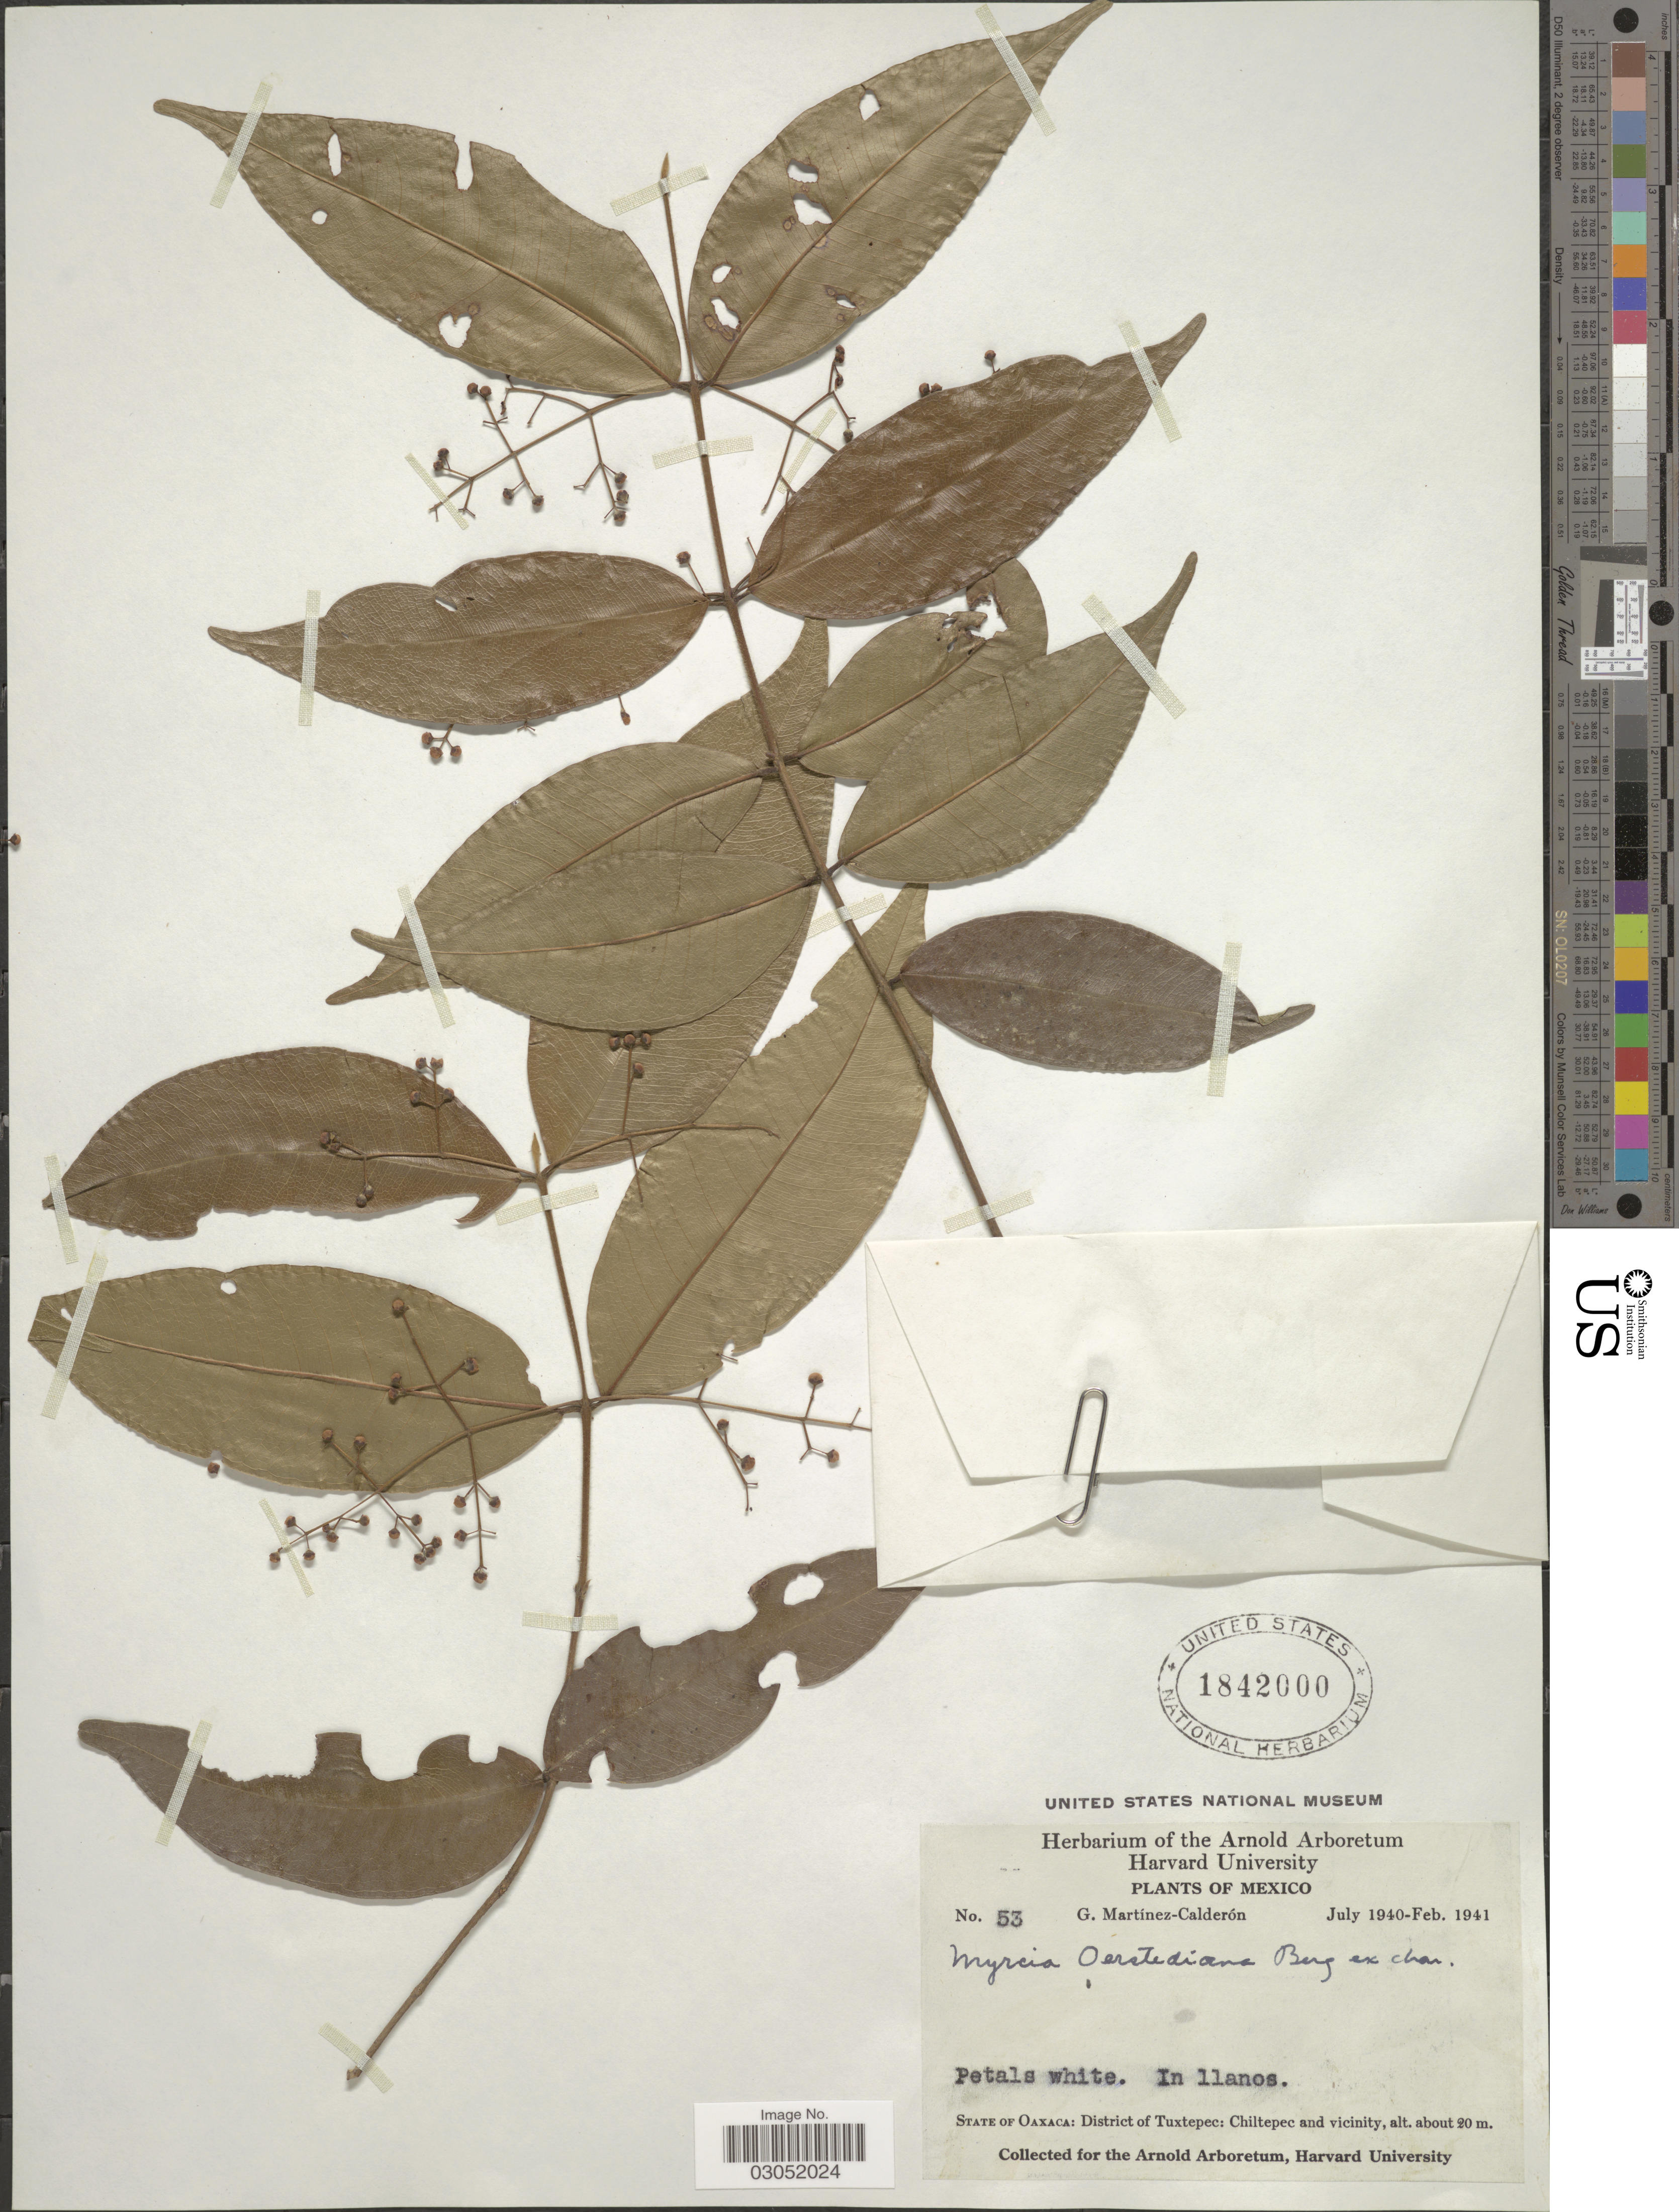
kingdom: Plantae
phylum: Tracheophyta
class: Magnoliopsida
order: Myrtales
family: Myrtaceae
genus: Myrcia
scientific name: Myrcia splendens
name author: (Sw.) DC.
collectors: G. Martínez Calderón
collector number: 53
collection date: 1940-07/1941-02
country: Mexico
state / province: Oaxaca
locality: District of Tuxtepec: Chiltepec and vicinity.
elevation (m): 20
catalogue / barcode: US 1842000